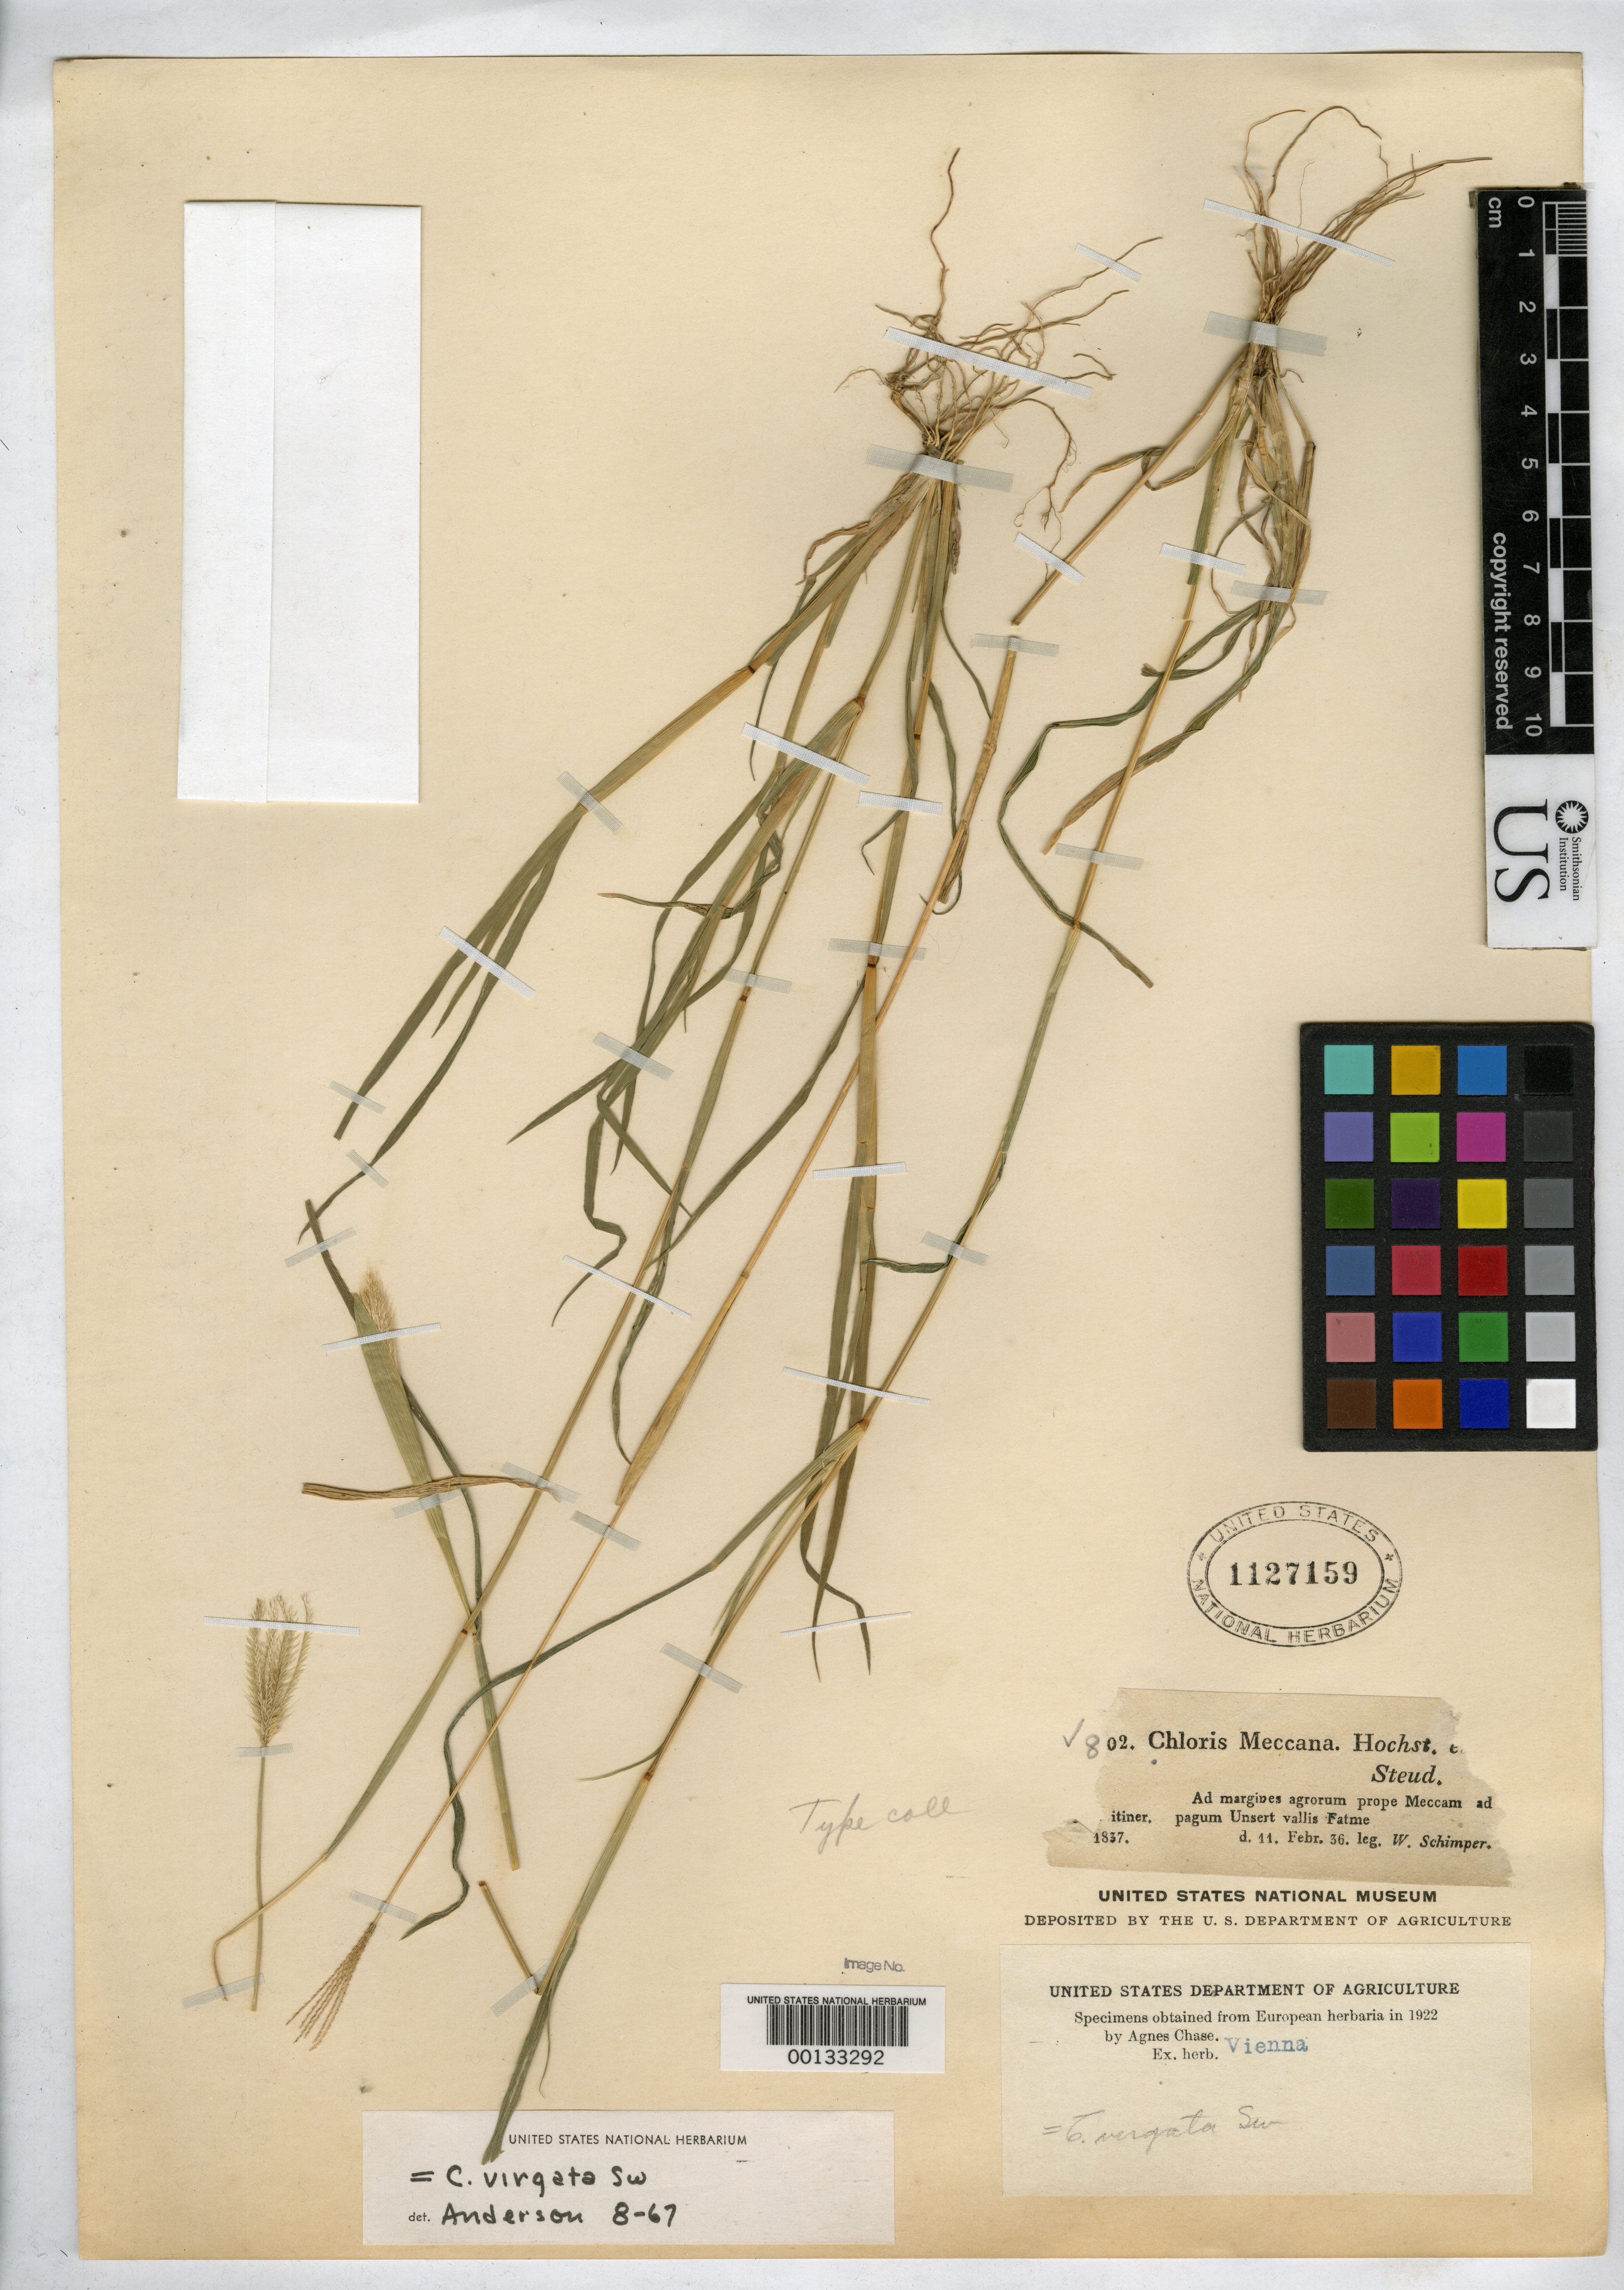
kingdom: Plantae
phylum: Tracheophyta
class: Liliopsida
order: Poales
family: Poaceae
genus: Chloris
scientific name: Chloris meccana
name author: Hochst. ex Steud.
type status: Isotype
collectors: G. W. Schimper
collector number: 802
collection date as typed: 11 Feb 1836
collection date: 1836-02-11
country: Saudi Arabia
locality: At Unsert in the Fatima (Fatme) Valley near Mecca (Meccam).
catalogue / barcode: US 1127159